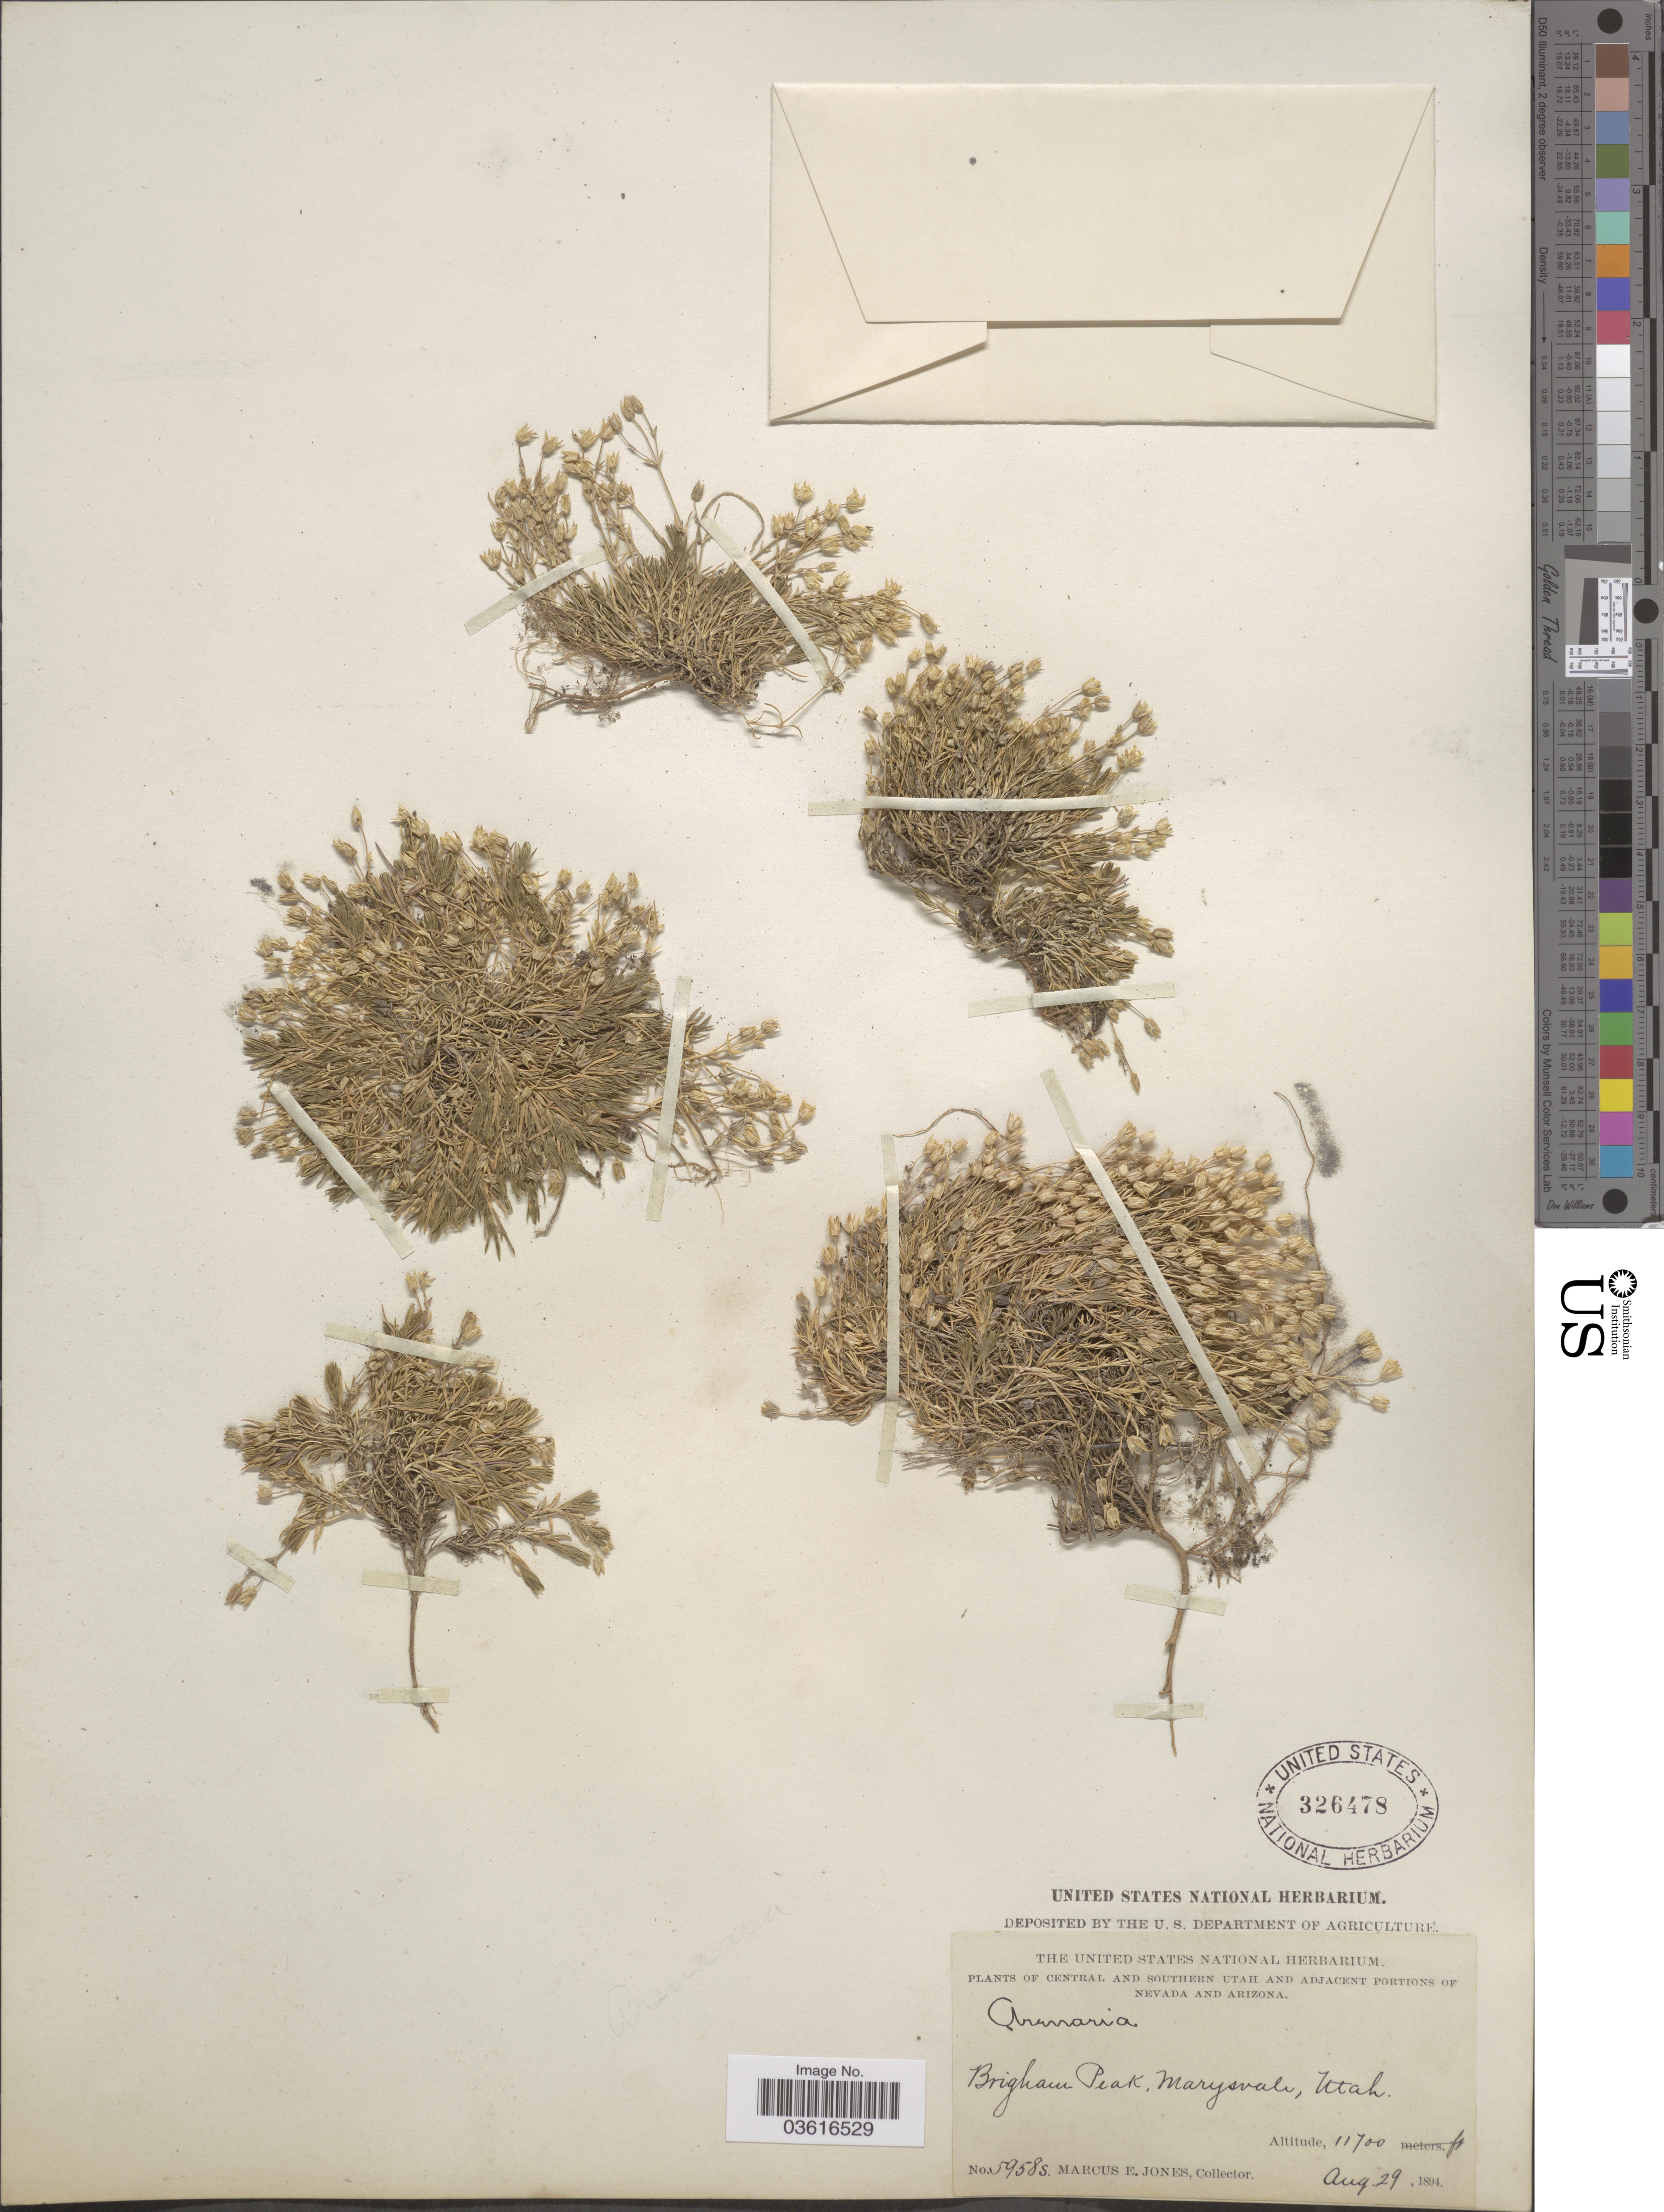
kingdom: Plantae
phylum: Tracheophyta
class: Magnoliopsida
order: Caryophyllales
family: Caryophyllaceae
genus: Minuartia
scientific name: Minuartia propinqua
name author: (Richardson) House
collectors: M. E. Jones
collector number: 5958s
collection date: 1894-08-29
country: United States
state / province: Utah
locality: Central and Southern Utah. Bringham Peak, Marysvale.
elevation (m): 3566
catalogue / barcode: US 326478